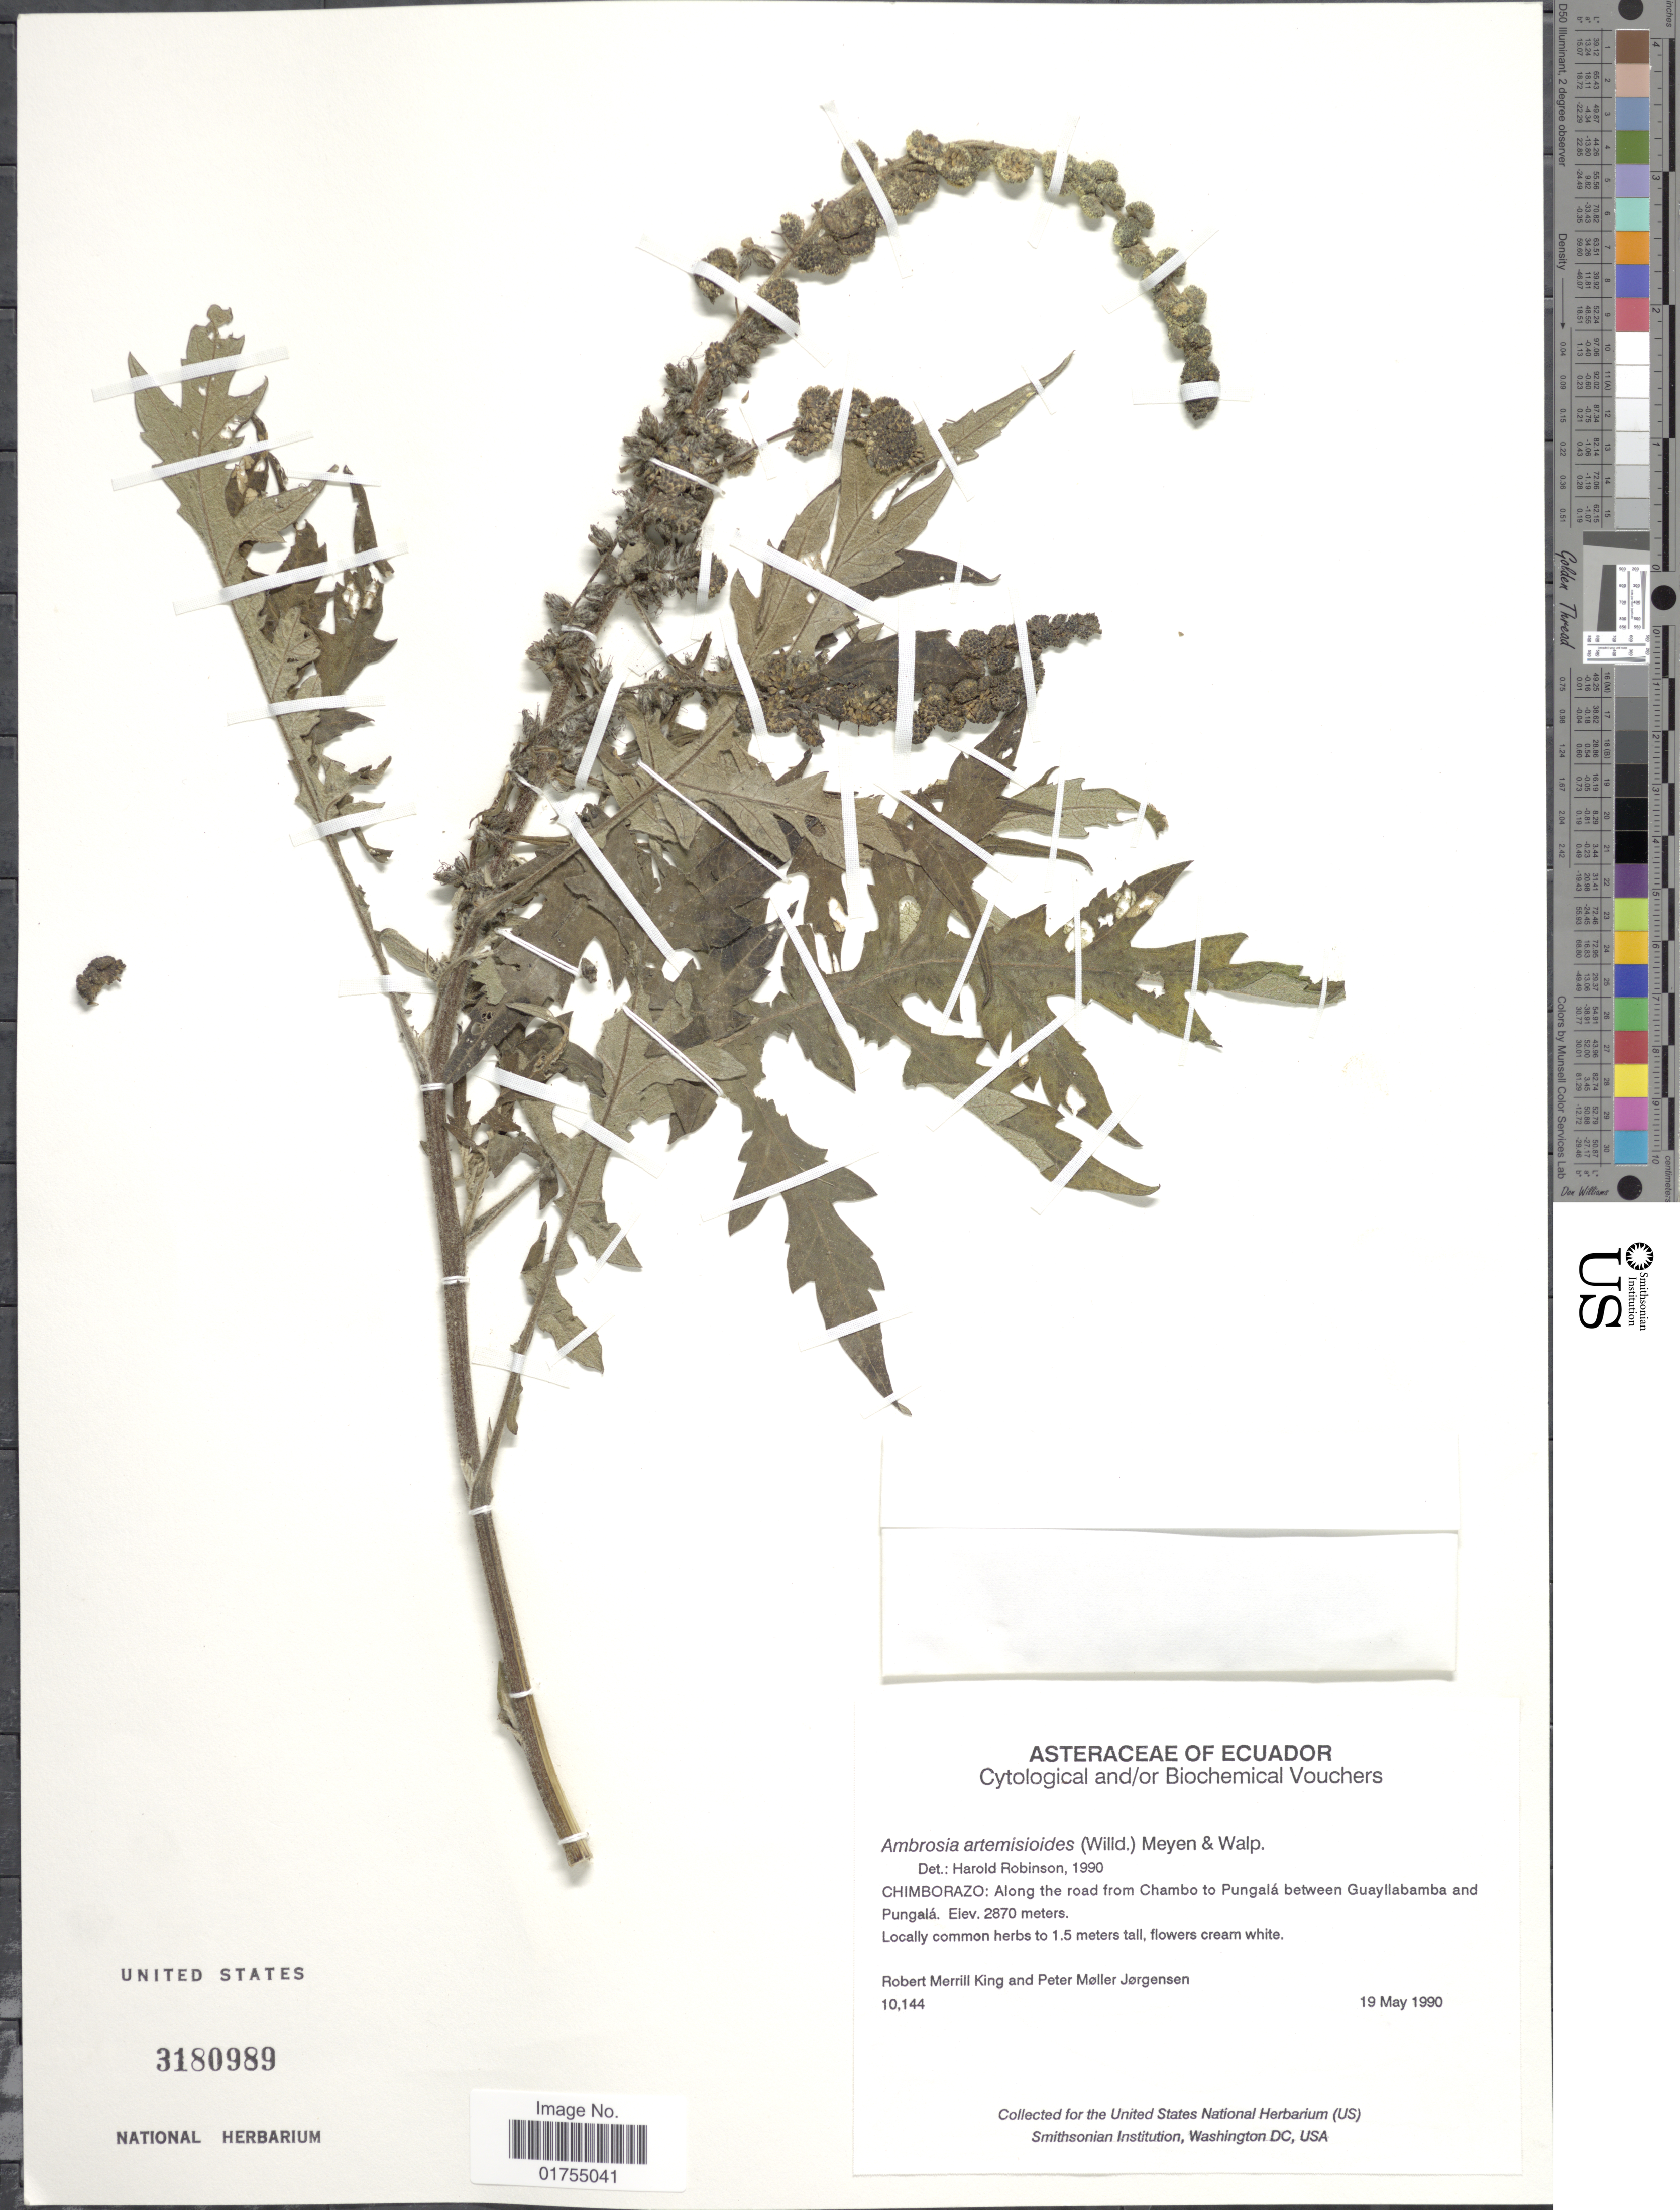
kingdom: Plantae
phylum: Tracheophyta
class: Magnoliopsida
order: Asterales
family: Asteraceae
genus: Franseria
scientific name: Franseria artemisioides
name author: Willd.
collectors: R. M. King & P. M. Jørgensen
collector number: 10144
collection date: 1990-05-19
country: Ecuador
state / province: Chimborazo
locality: Along the road from Chambo to Pungala between Guayllabamba and Pungala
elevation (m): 2870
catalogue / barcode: US 3180989